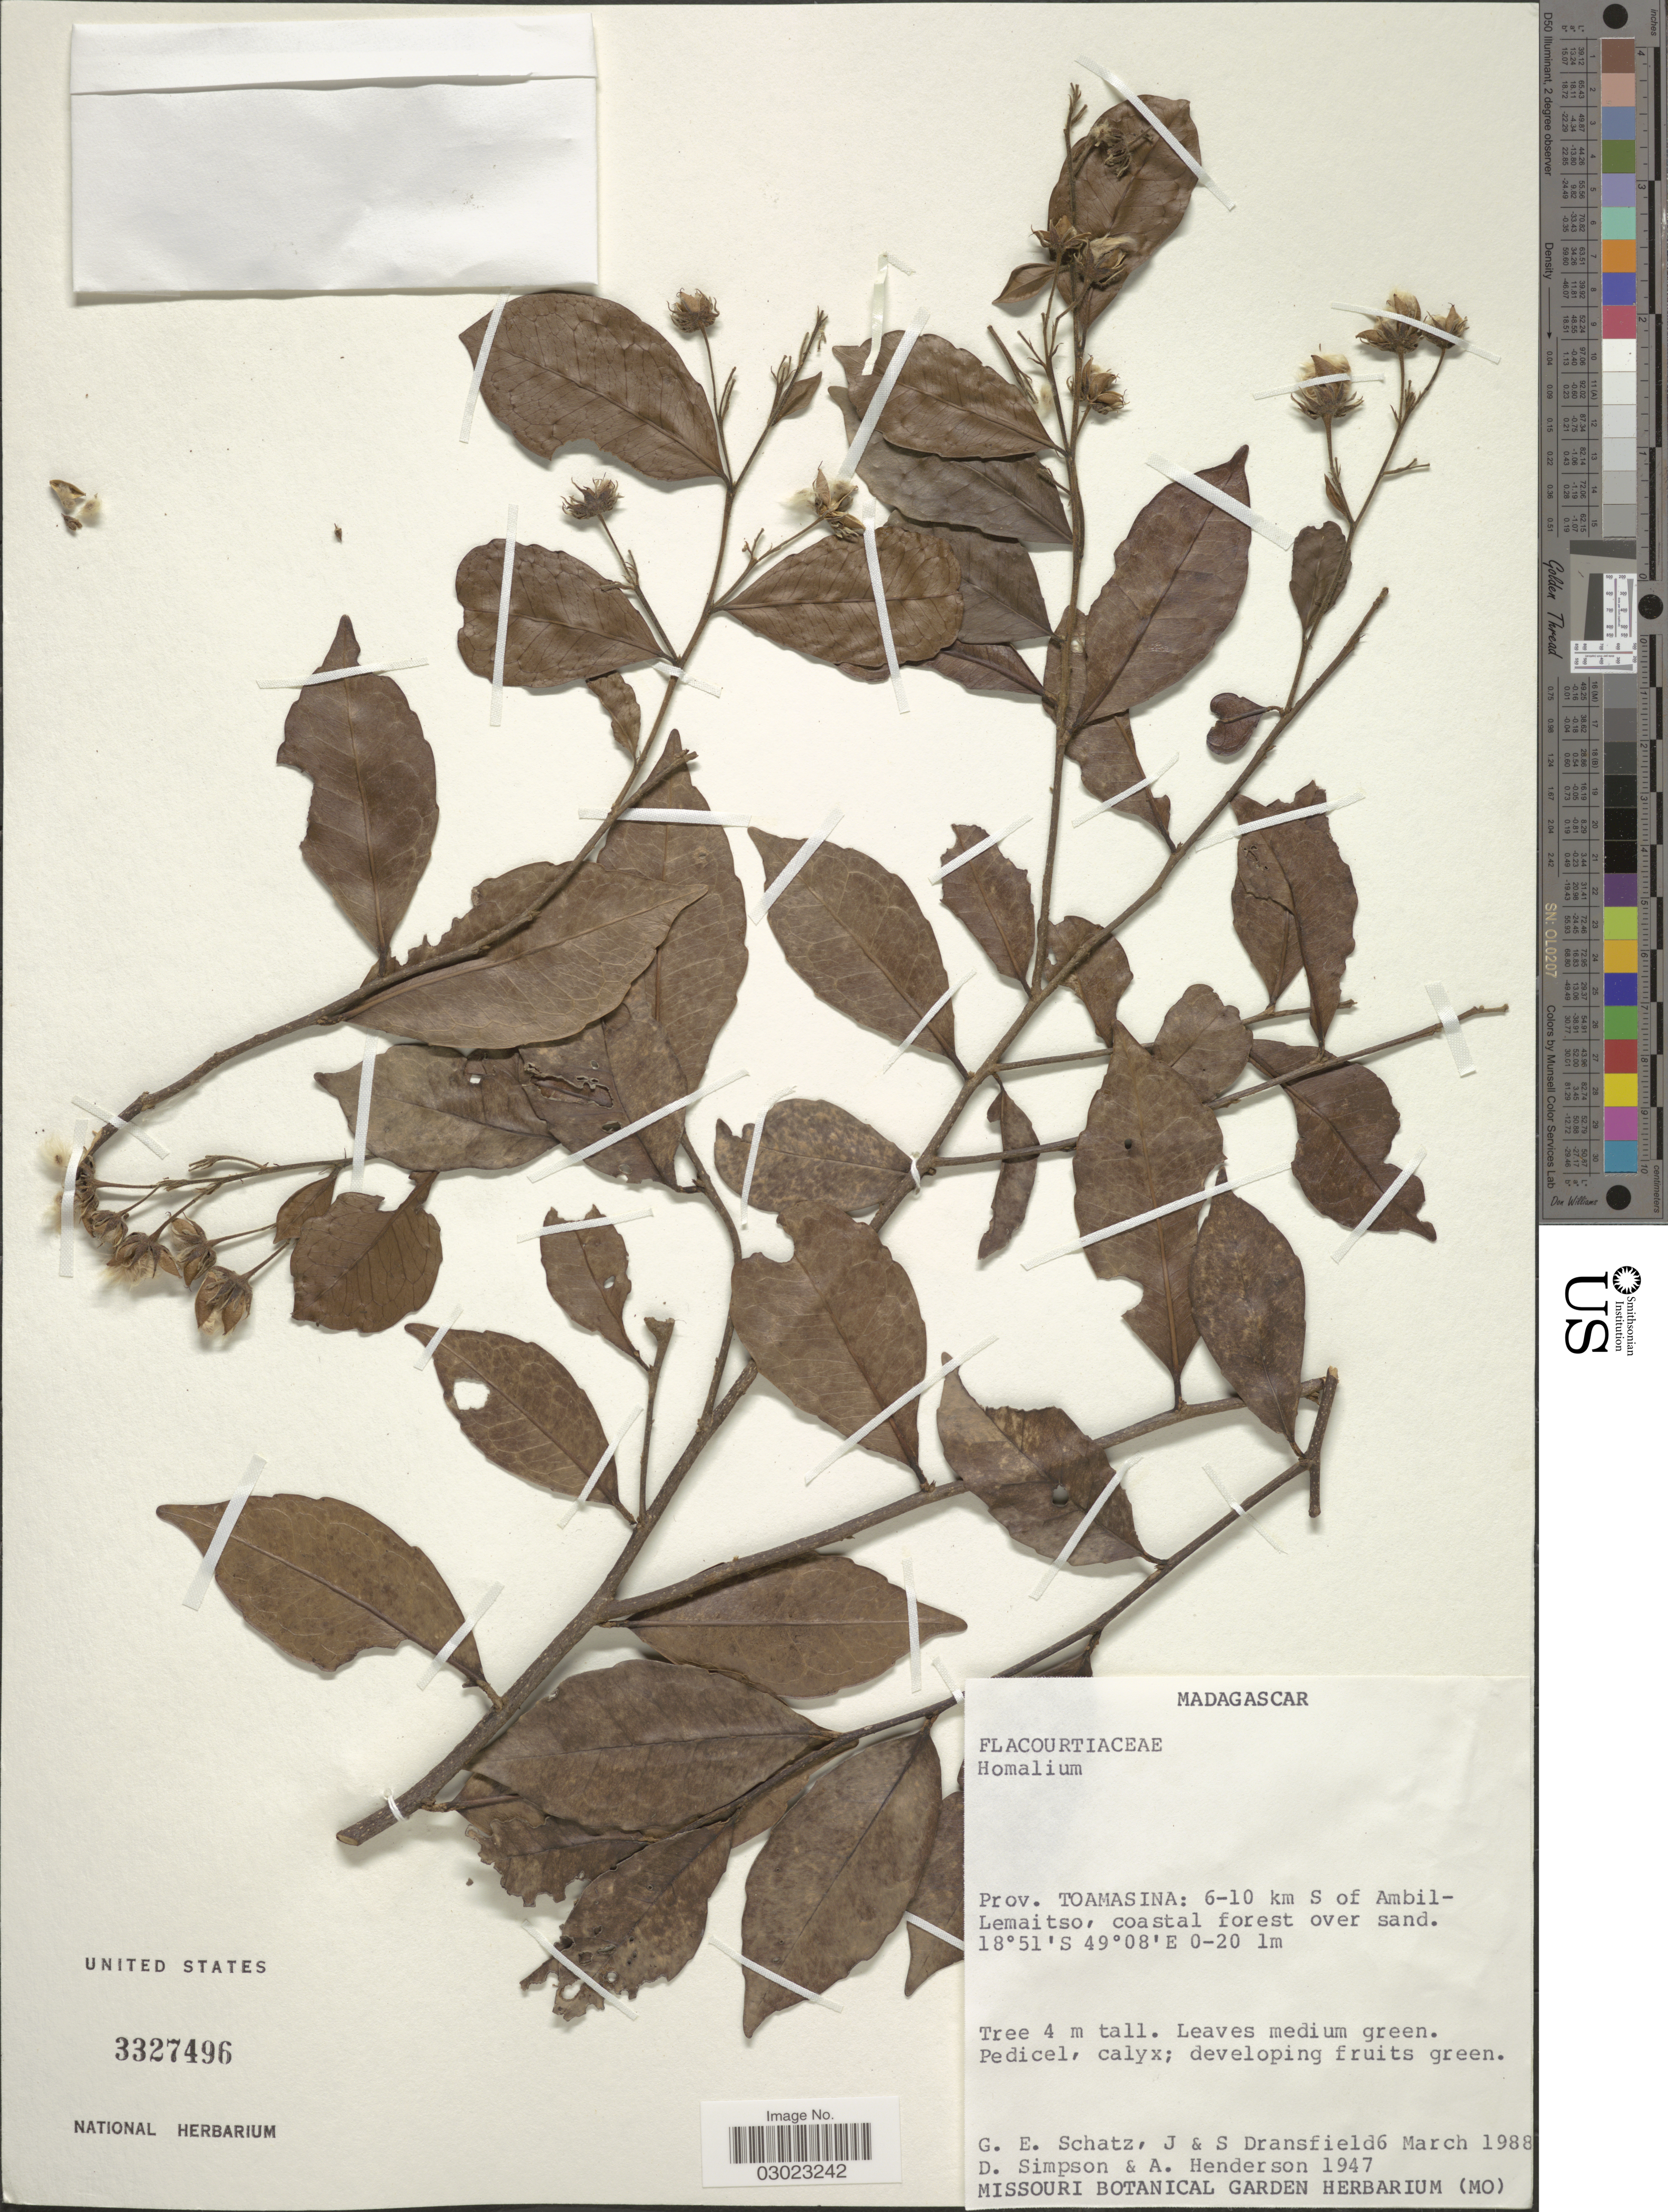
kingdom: Plantae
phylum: Tracheophyta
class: Magnoliopsida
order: Malpighiales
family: Salicaceae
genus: Homalium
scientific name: Homalium sp.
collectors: G. Schatz, J. Dransfield, S. Dransfield, D. Simpson & A. Henderson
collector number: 1947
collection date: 1988-03-06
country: Madagascar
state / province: Atsinanana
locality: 6-10 km S of Ambil-Lemaitso.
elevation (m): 0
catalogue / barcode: US 3327496